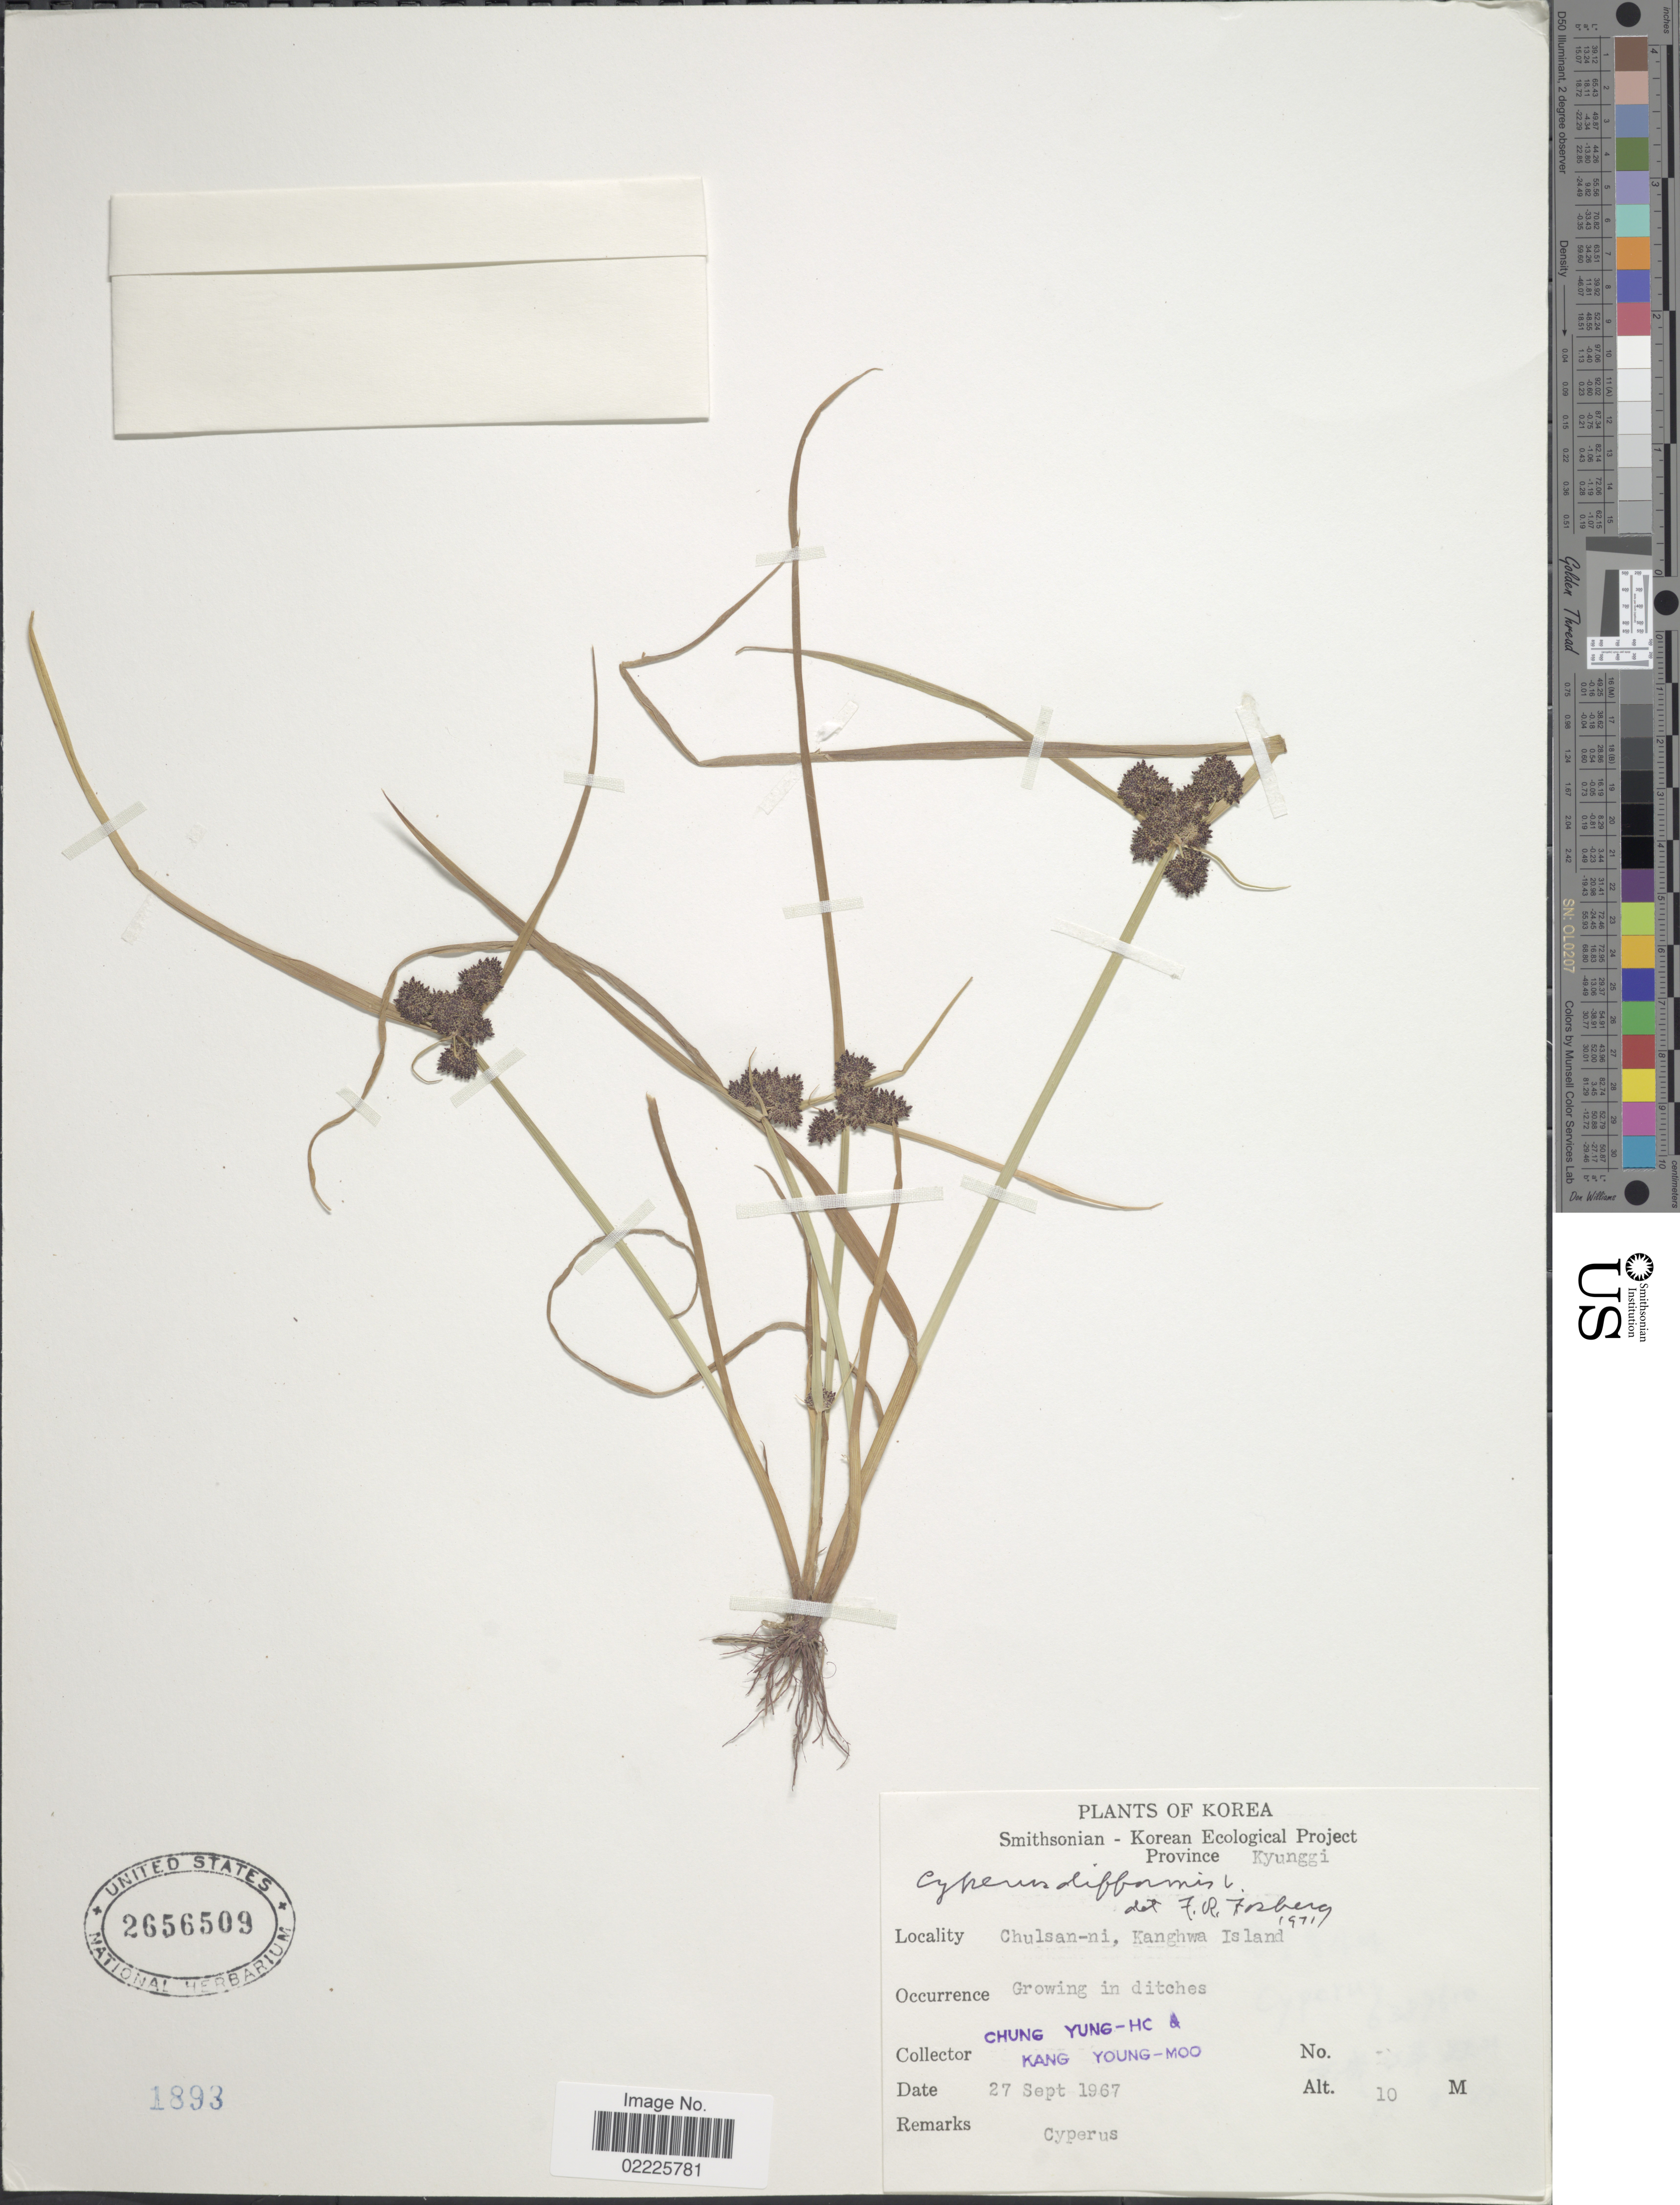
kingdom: Plantae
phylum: Tracheophyta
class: Liliopsida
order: Poales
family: Cyperaceae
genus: Cyperus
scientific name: Cyperus difformis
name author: L.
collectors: C. Yung-Ho & K. Young-Moo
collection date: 1967-09-27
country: South Korea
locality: Province Kyunggi, Chulsan-ni, Kanghwa Island, in ditches.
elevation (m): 10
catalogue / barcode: US 2656509